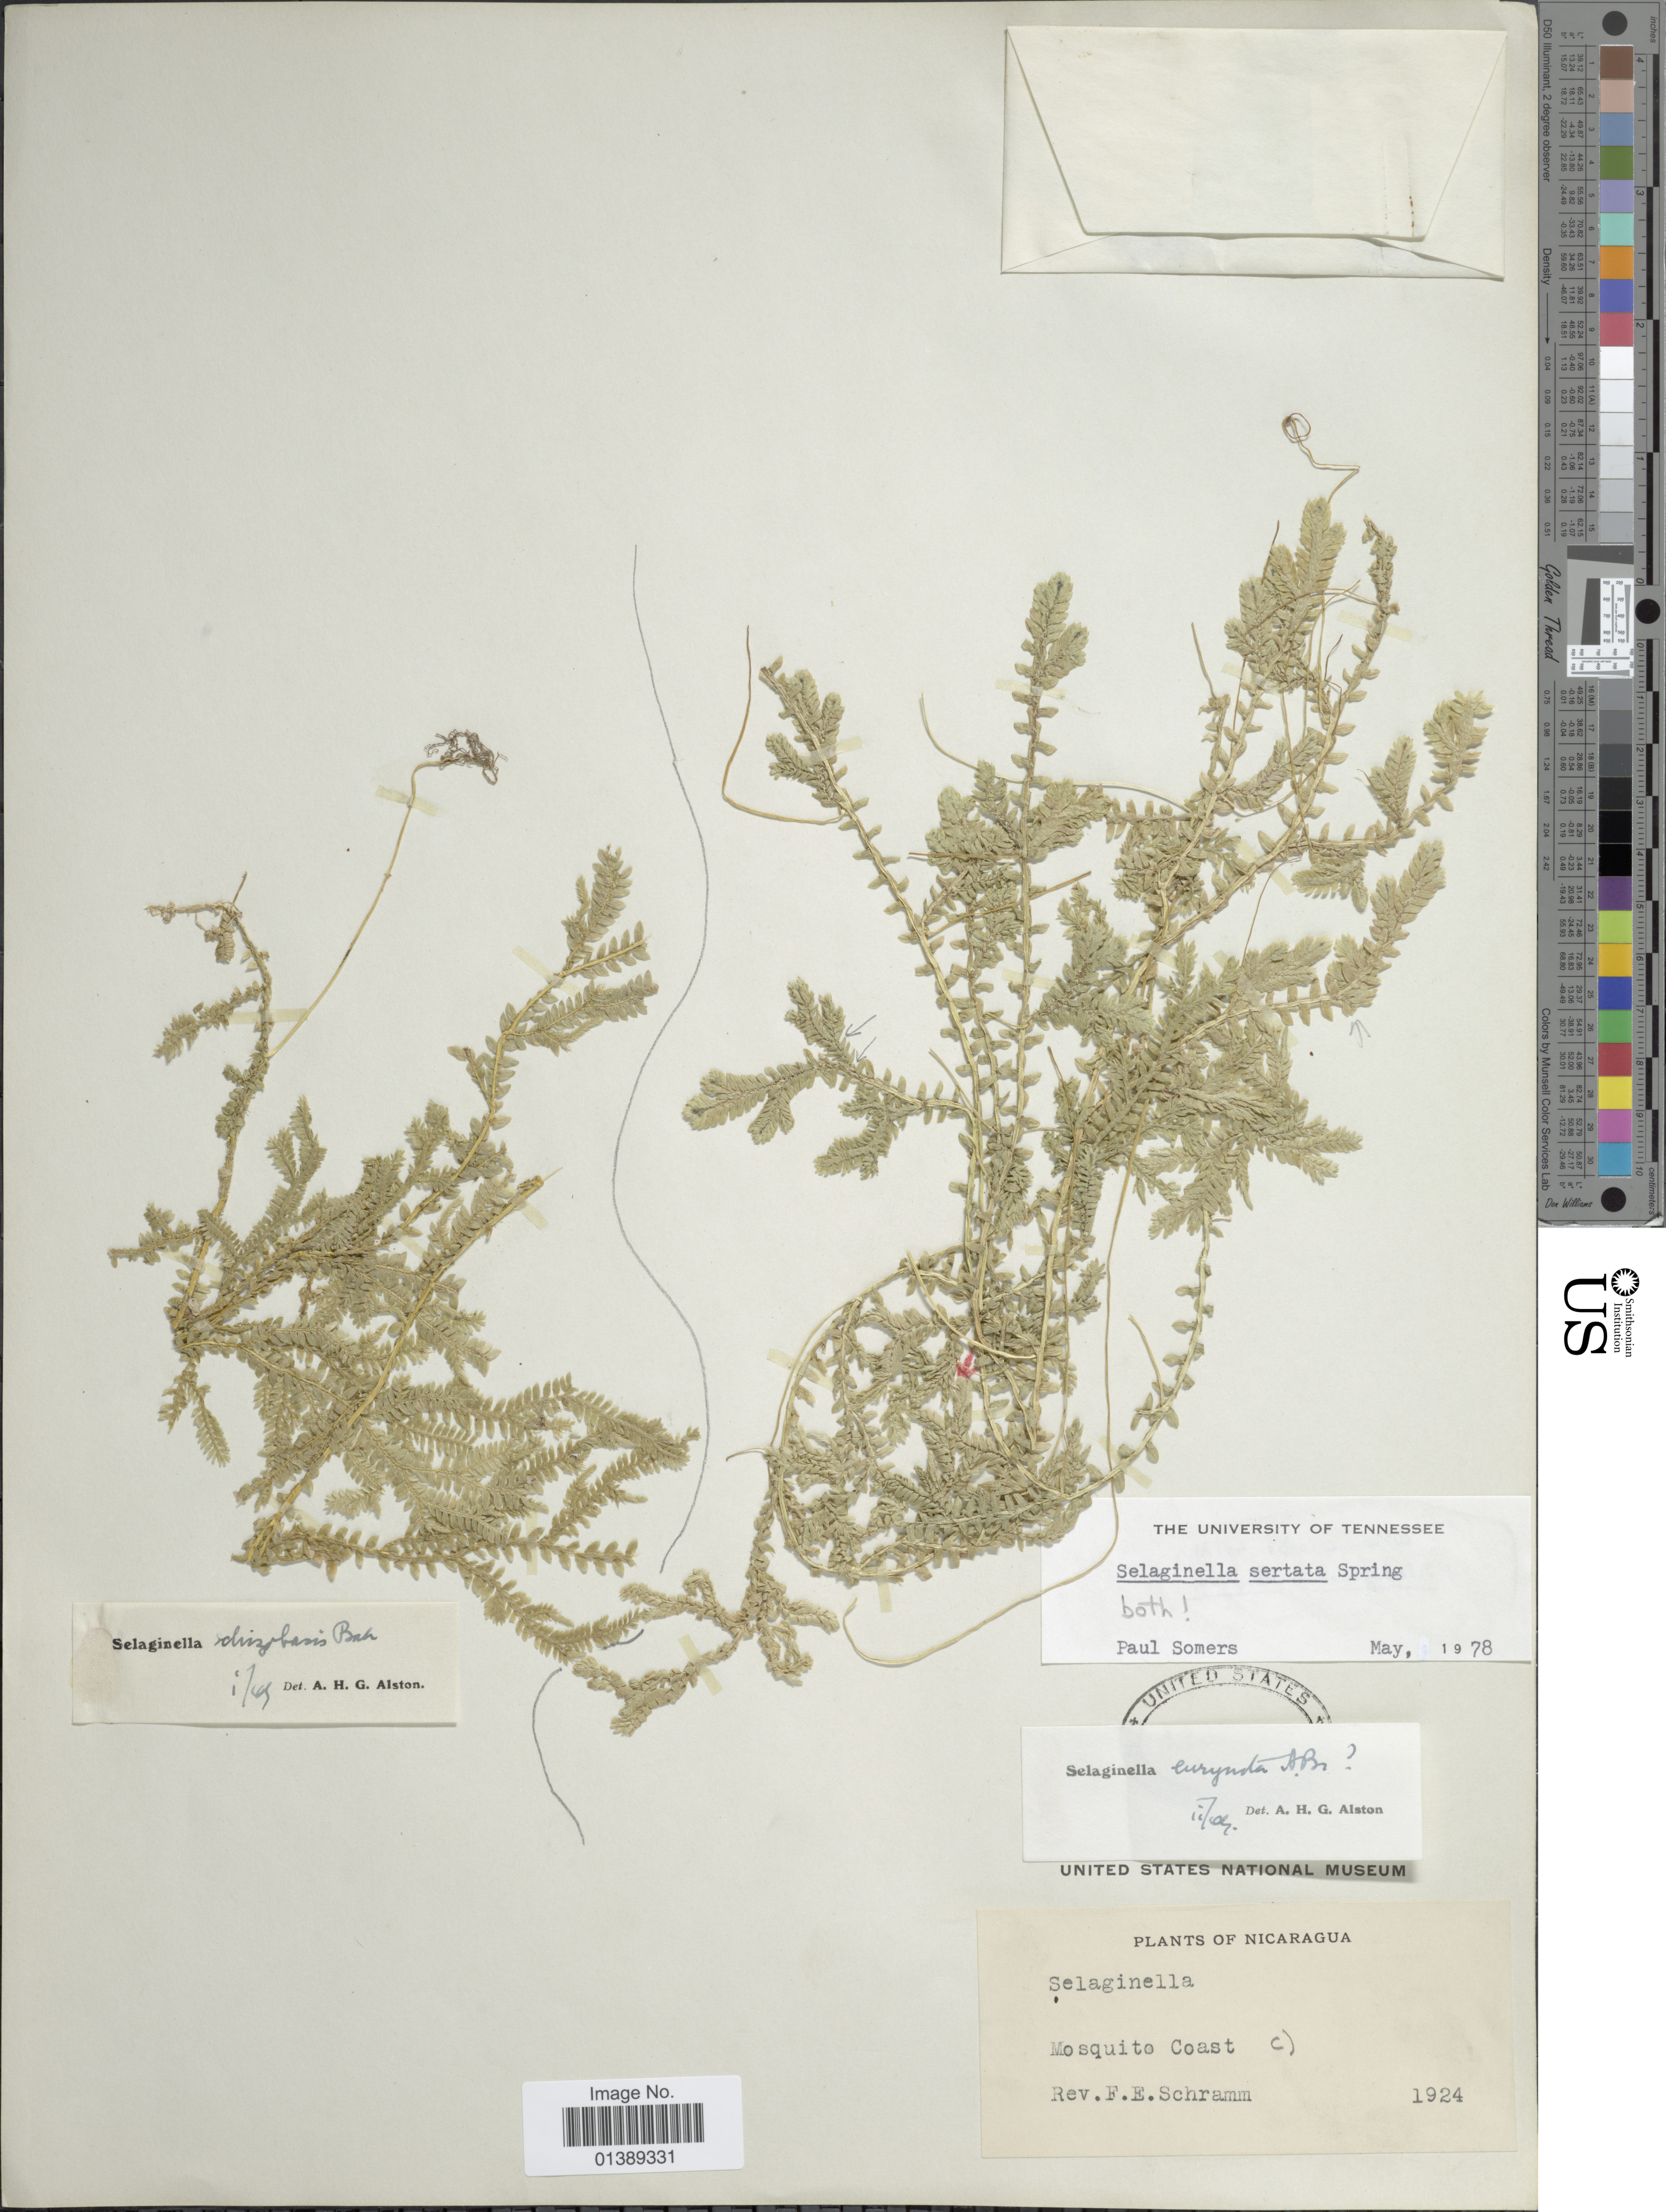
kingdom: Plantae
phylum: Tracheophyta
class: Lycopodiopsida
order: Selaginellales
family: Selaginellaceae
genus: Selaginella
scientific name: Selaginella sertata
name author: Spring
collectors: F. E. Schramm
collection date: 1924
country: Nicaragua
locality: Mosquito Coast